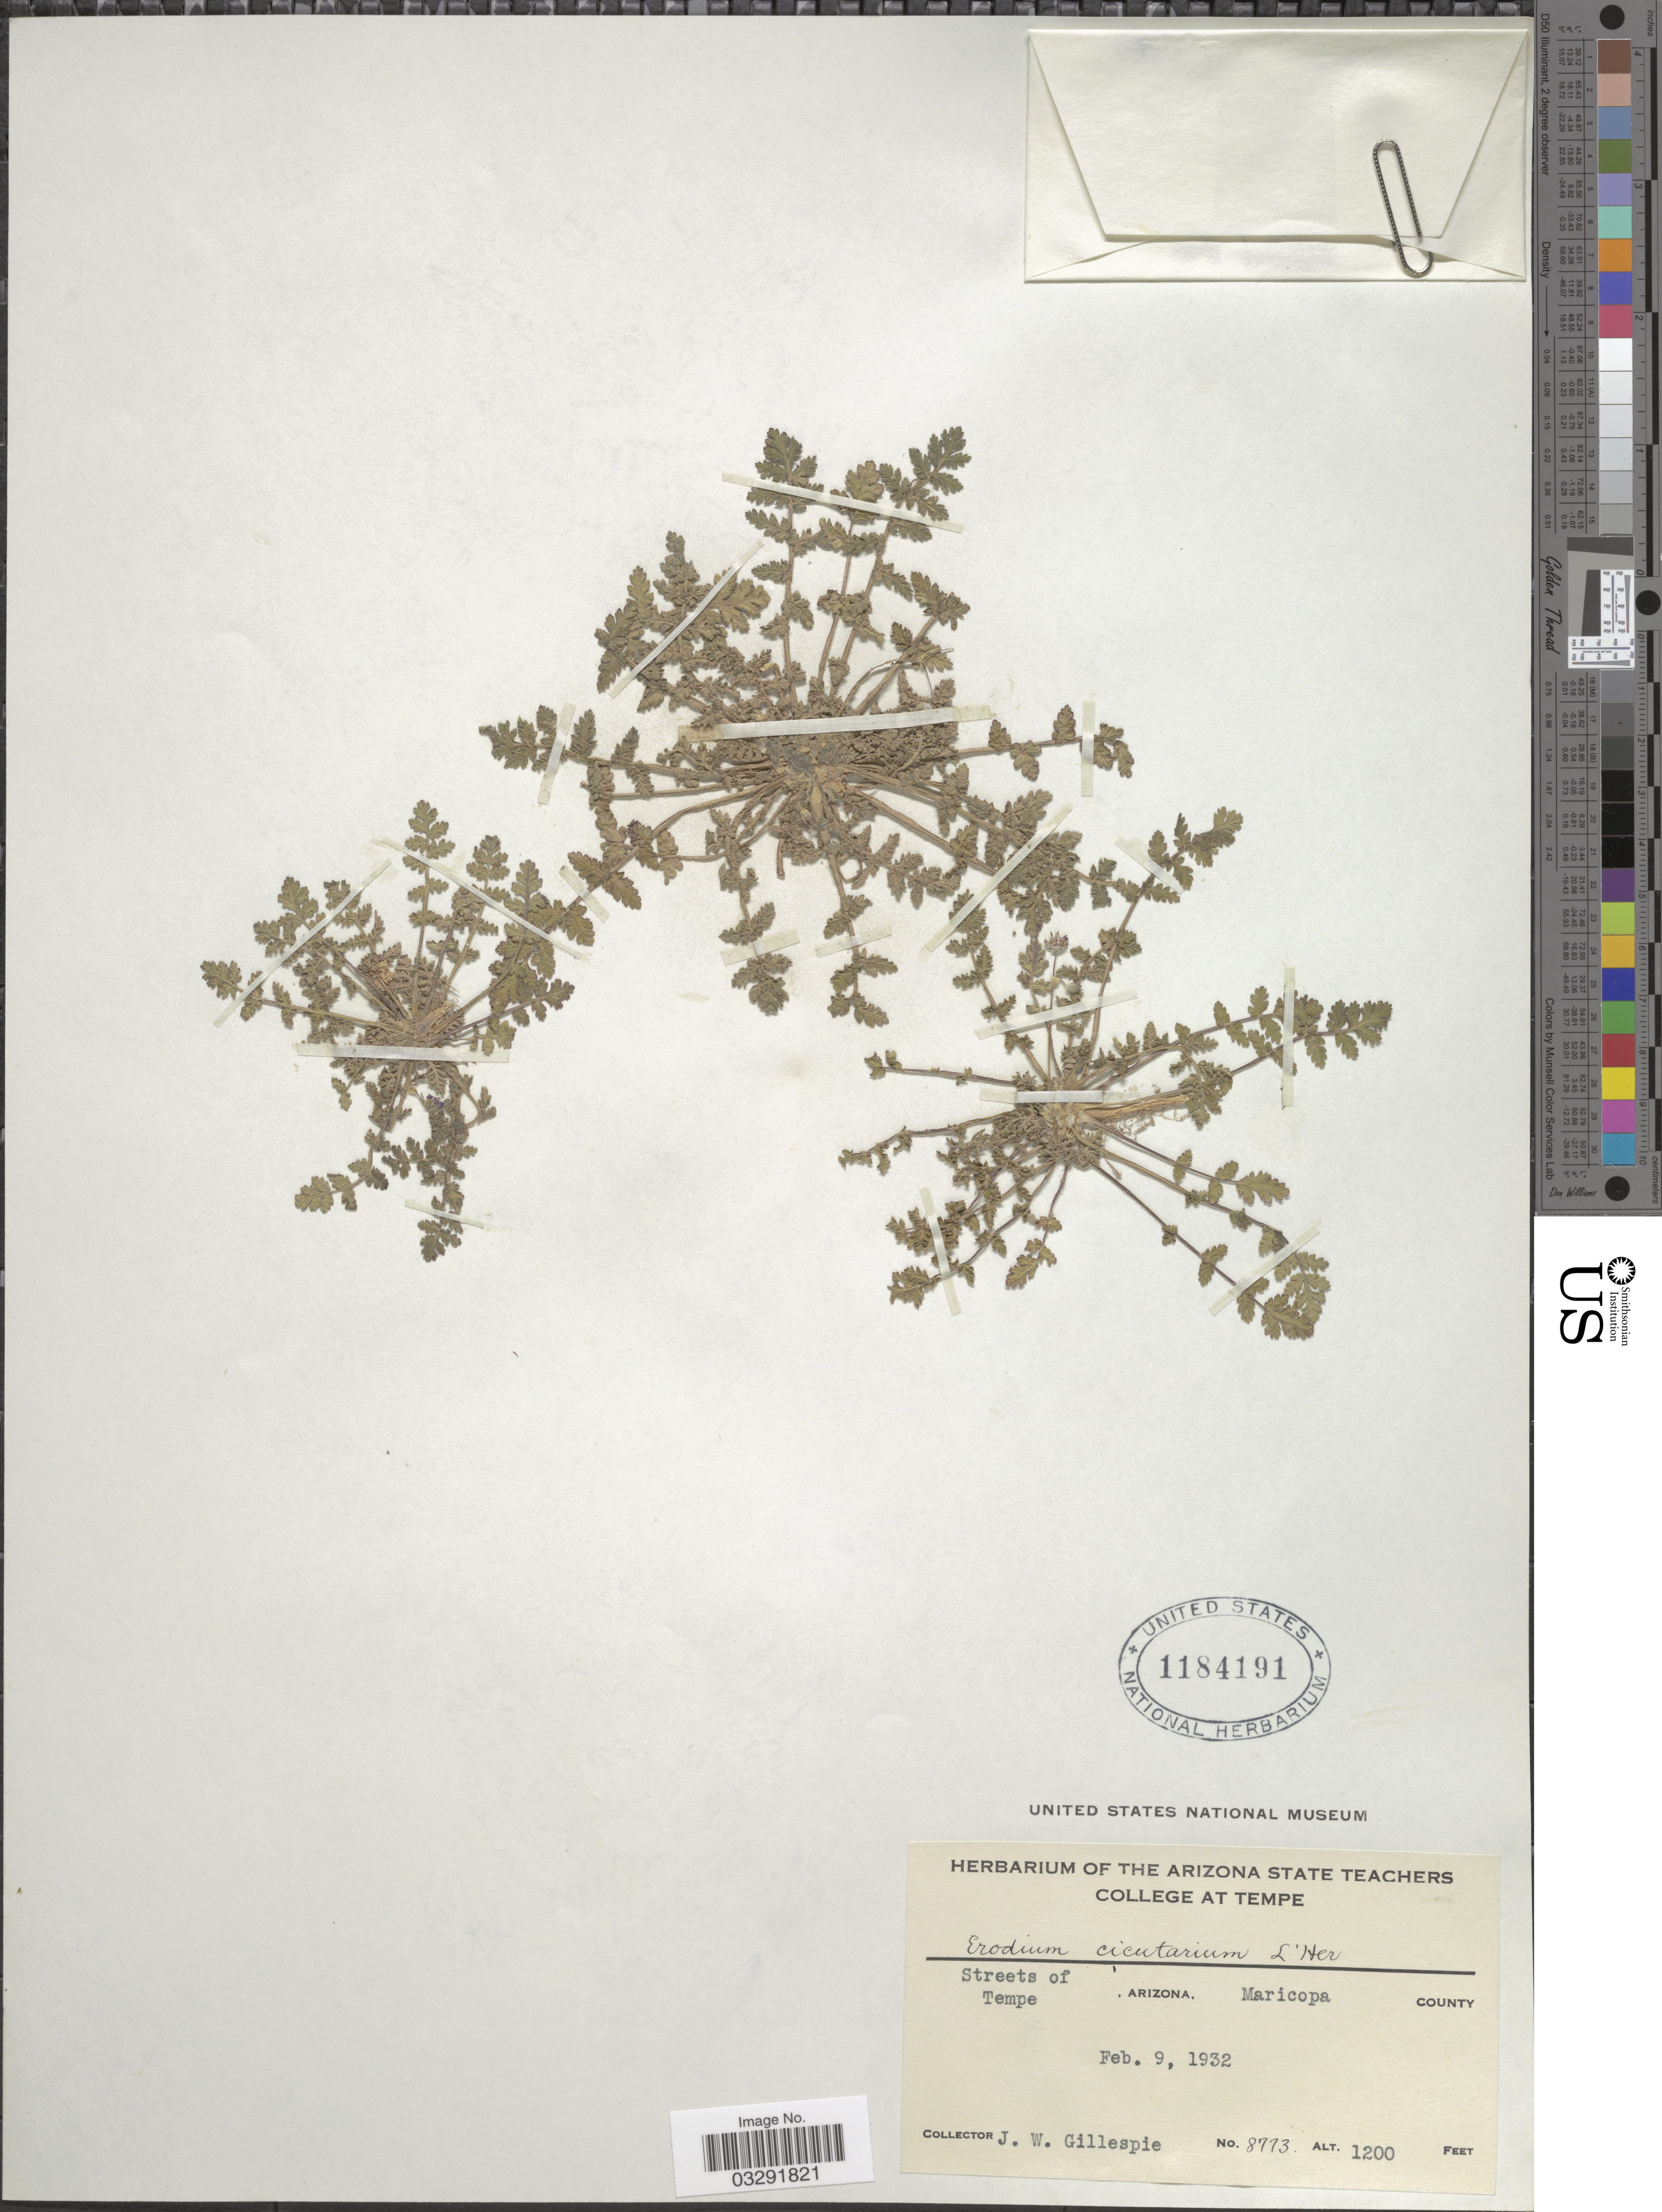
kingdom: Plantae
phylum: Tracheophyta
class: Magnoliopsida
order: Geraniales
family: Geraniaceae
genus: Erodium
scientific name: Erodium cicutarium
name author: (L.) L'Hér.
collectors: J. W. Gillespie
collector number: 8773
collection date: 1932-02-09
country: United States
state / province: Arizona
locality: Streets of Tempe. Maricopa County.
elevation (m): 366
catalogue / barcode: US 1184191